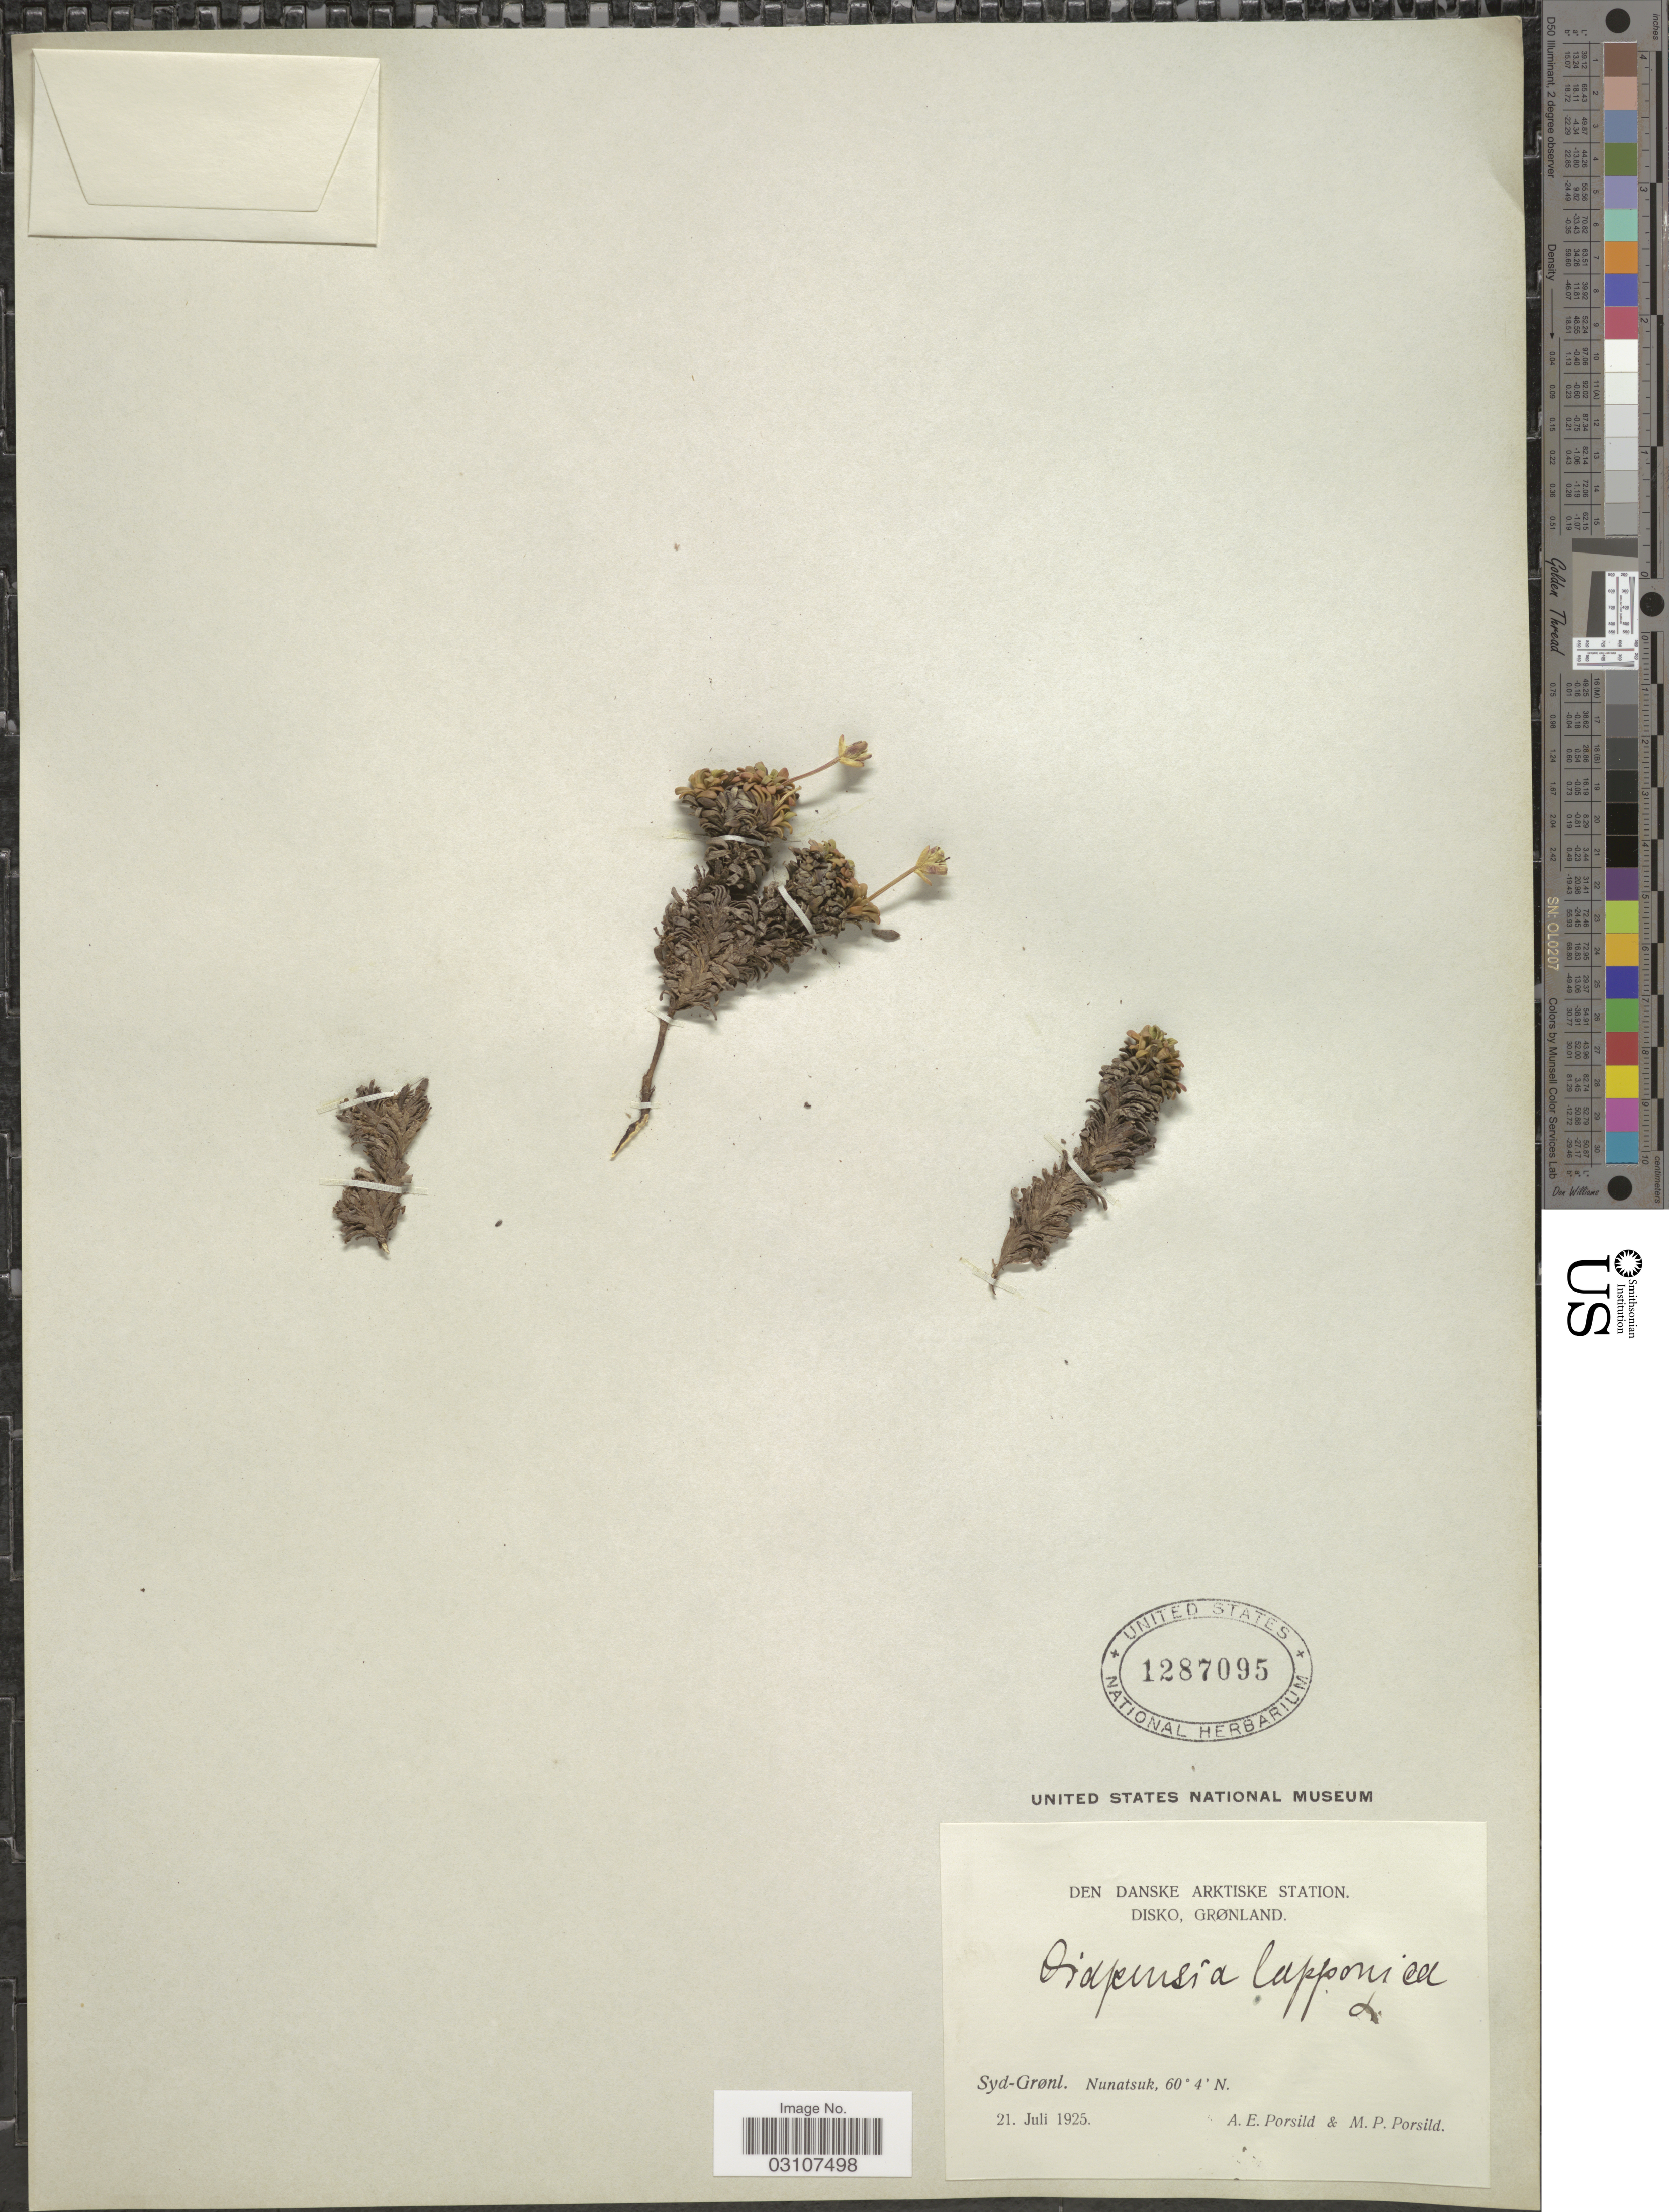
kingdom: Plantae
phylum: Tracheophyta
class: Magnoliopsida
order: Ericales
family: Diapensiaceae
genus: Diapensia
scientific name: Diapensia lapponica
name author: L.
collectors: A. E. Porsild & M. P. Porsild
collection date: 1925-07-21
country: Greenland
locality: Syd-Grønl. Nunatsuk.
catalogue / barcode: US 1287095